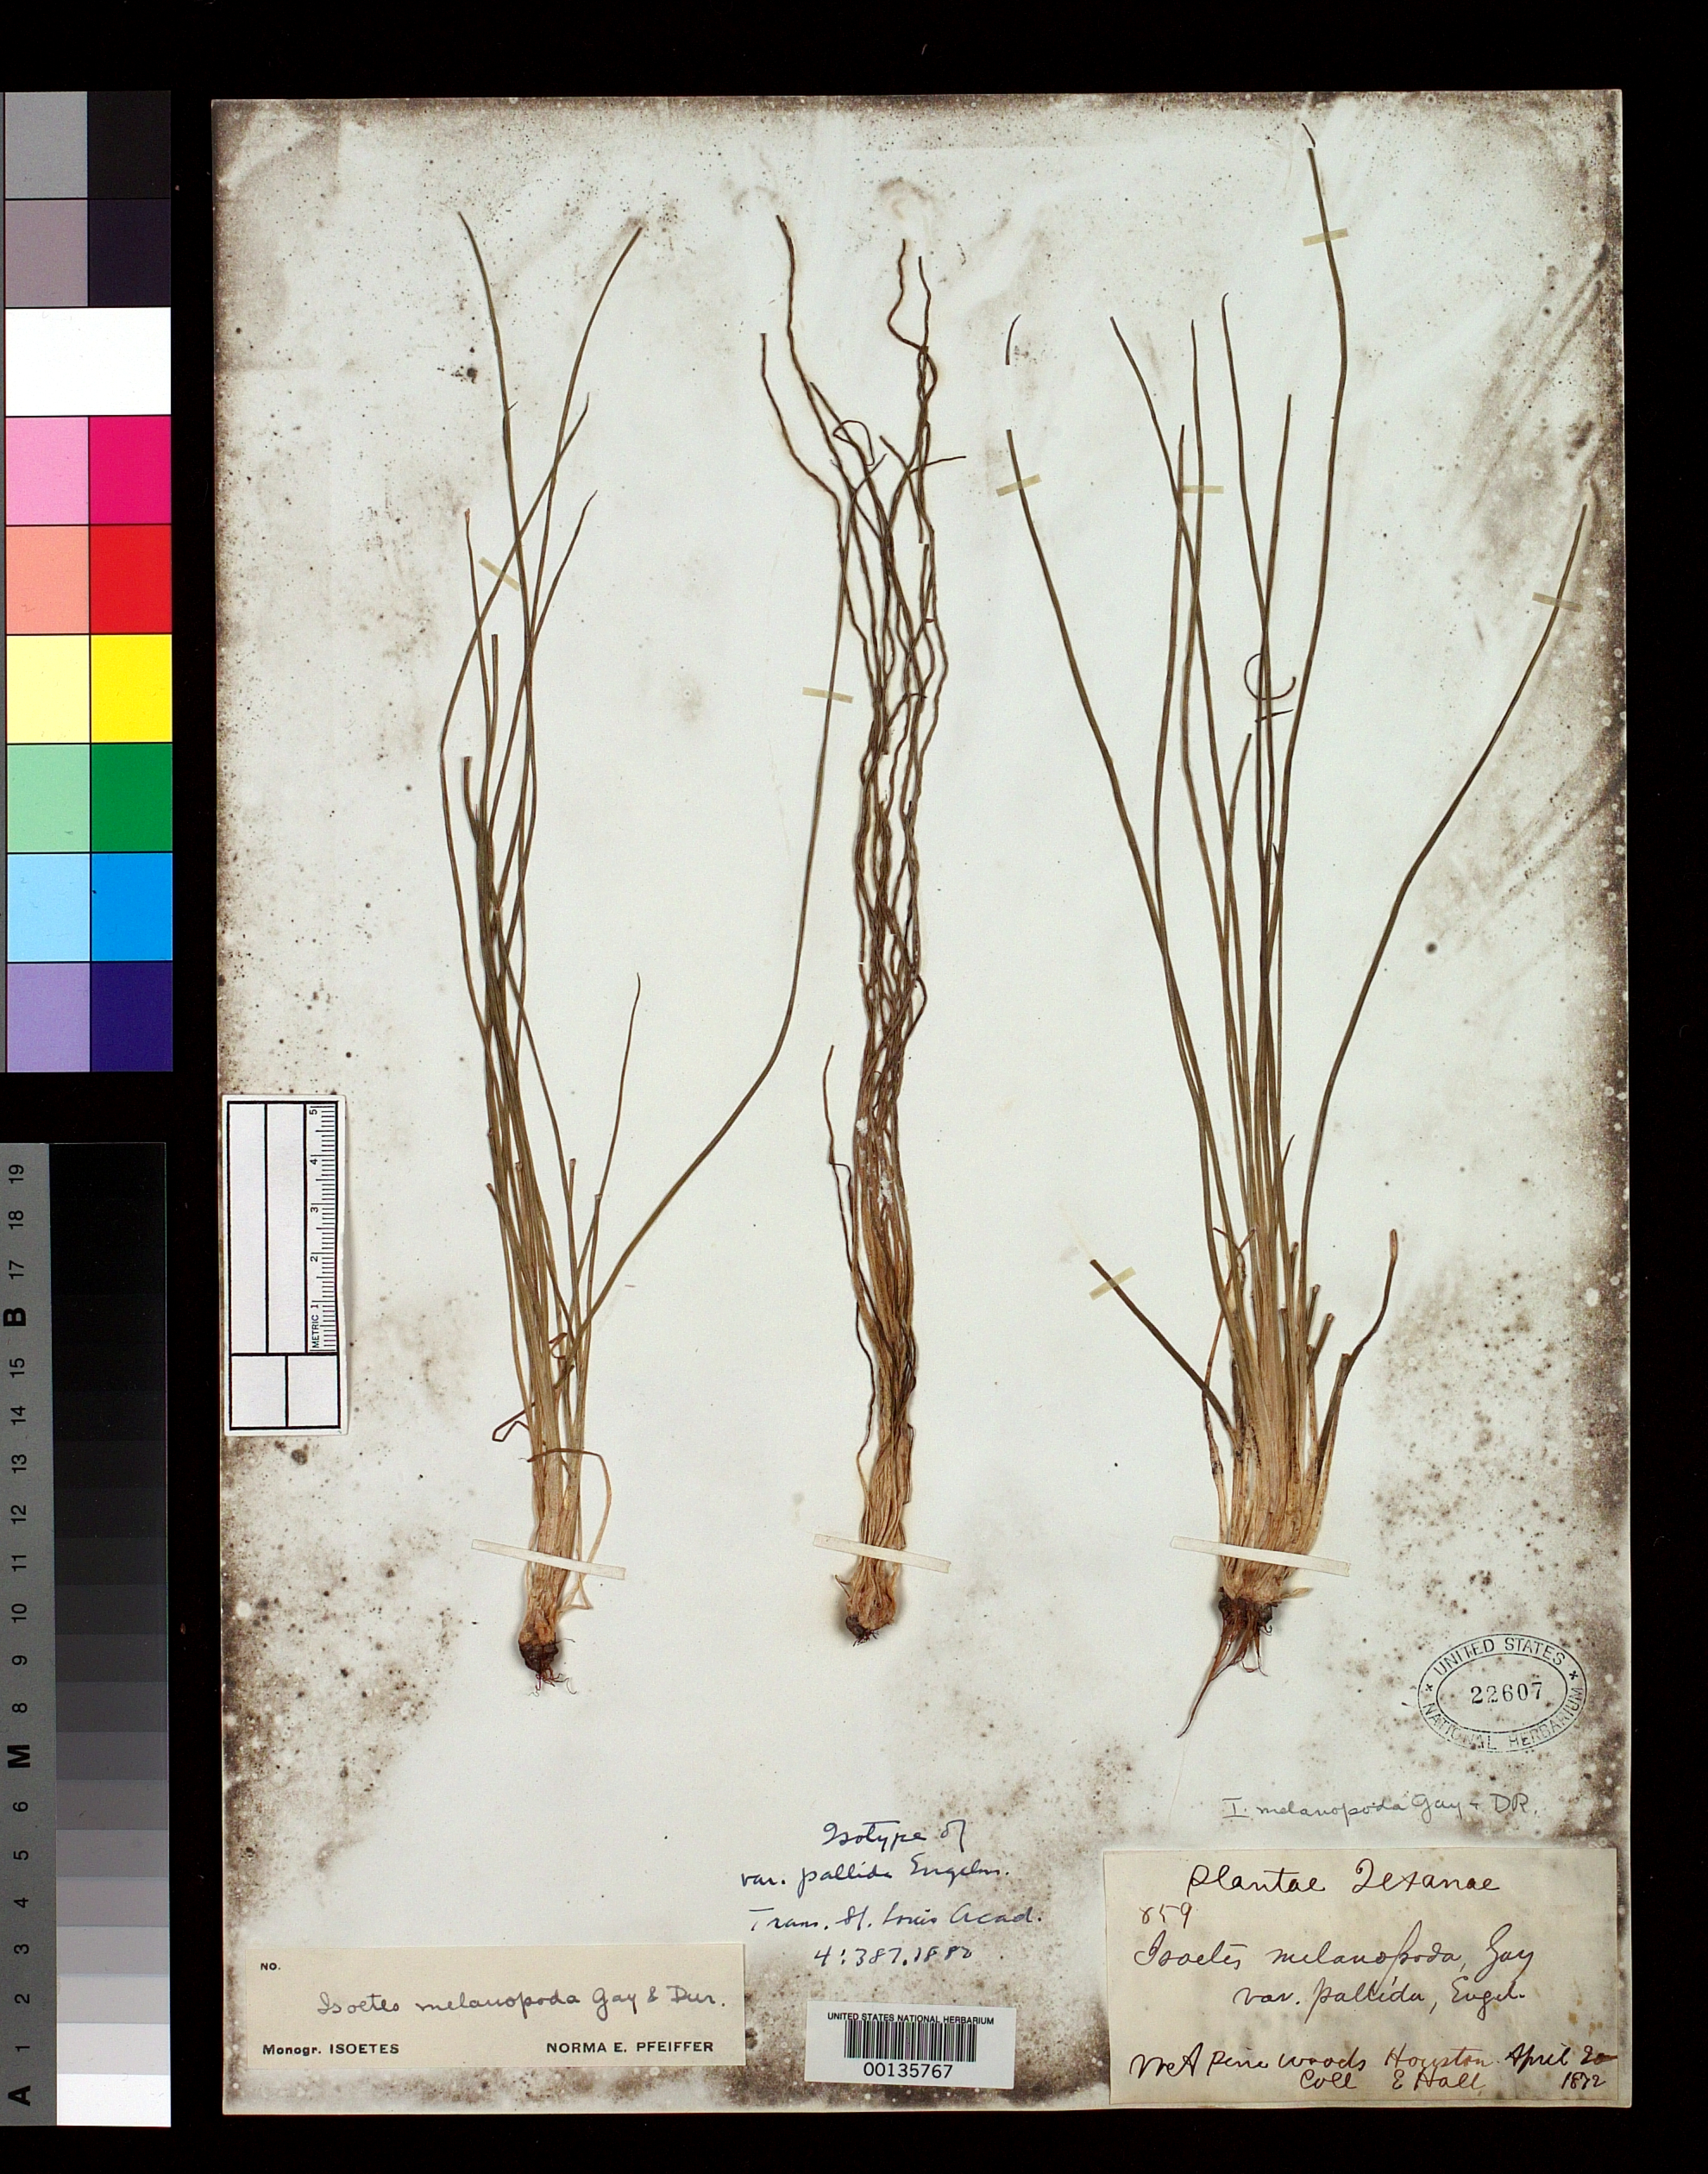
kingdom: Plantae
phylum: Tracheophyta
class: Lycopodiopsida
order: Isoetales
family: Isoetaceae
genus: Isoetes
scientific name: Isoetes melanopoda var. pallida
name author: Engelm.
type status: Type Collection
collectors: E. Hall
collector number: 859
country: United States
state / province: Texas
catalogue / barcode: US 22607